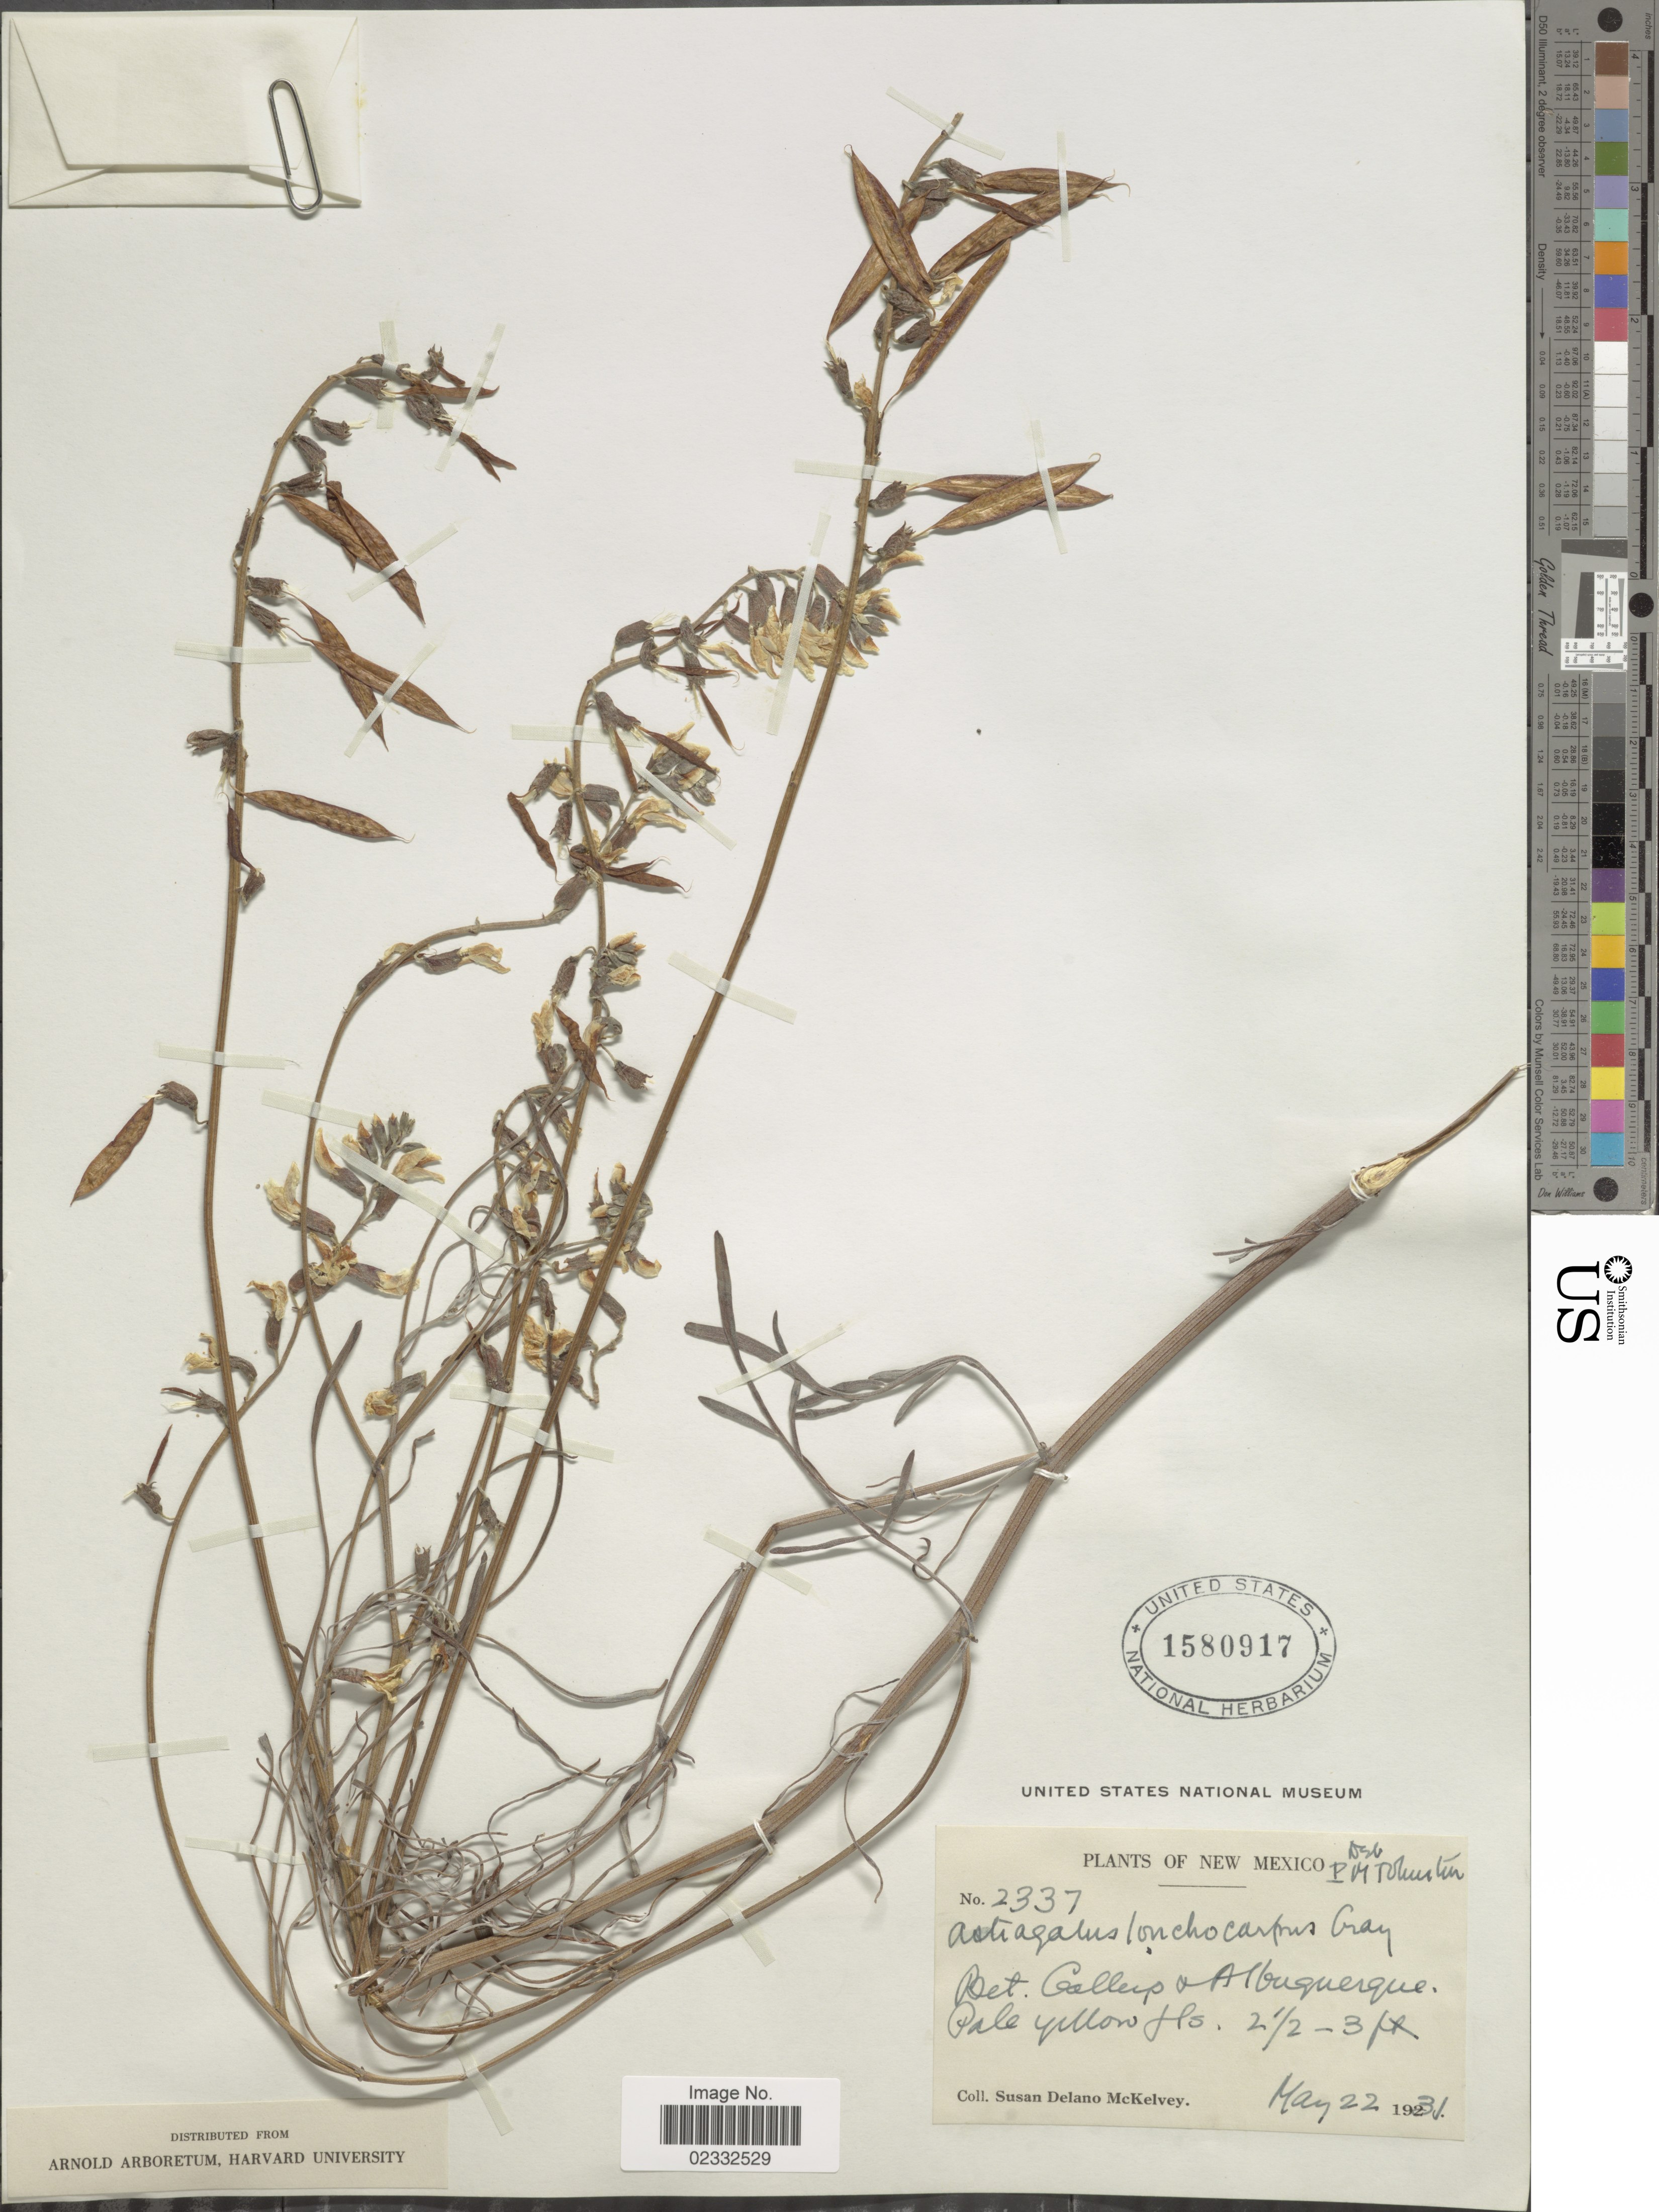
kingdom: Plantae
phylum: Tracheophyta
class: Magnoliopsida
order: Fabales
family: Fabaceae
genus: Astragalus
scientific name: Astragalus lonchocarpus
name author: Torr.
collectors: S. A. McKelvey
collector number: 2337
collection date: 1931-05-22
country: United States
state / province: New Mexico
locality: Bet. Gallup & Albuquerque.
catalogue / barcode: US 1580917